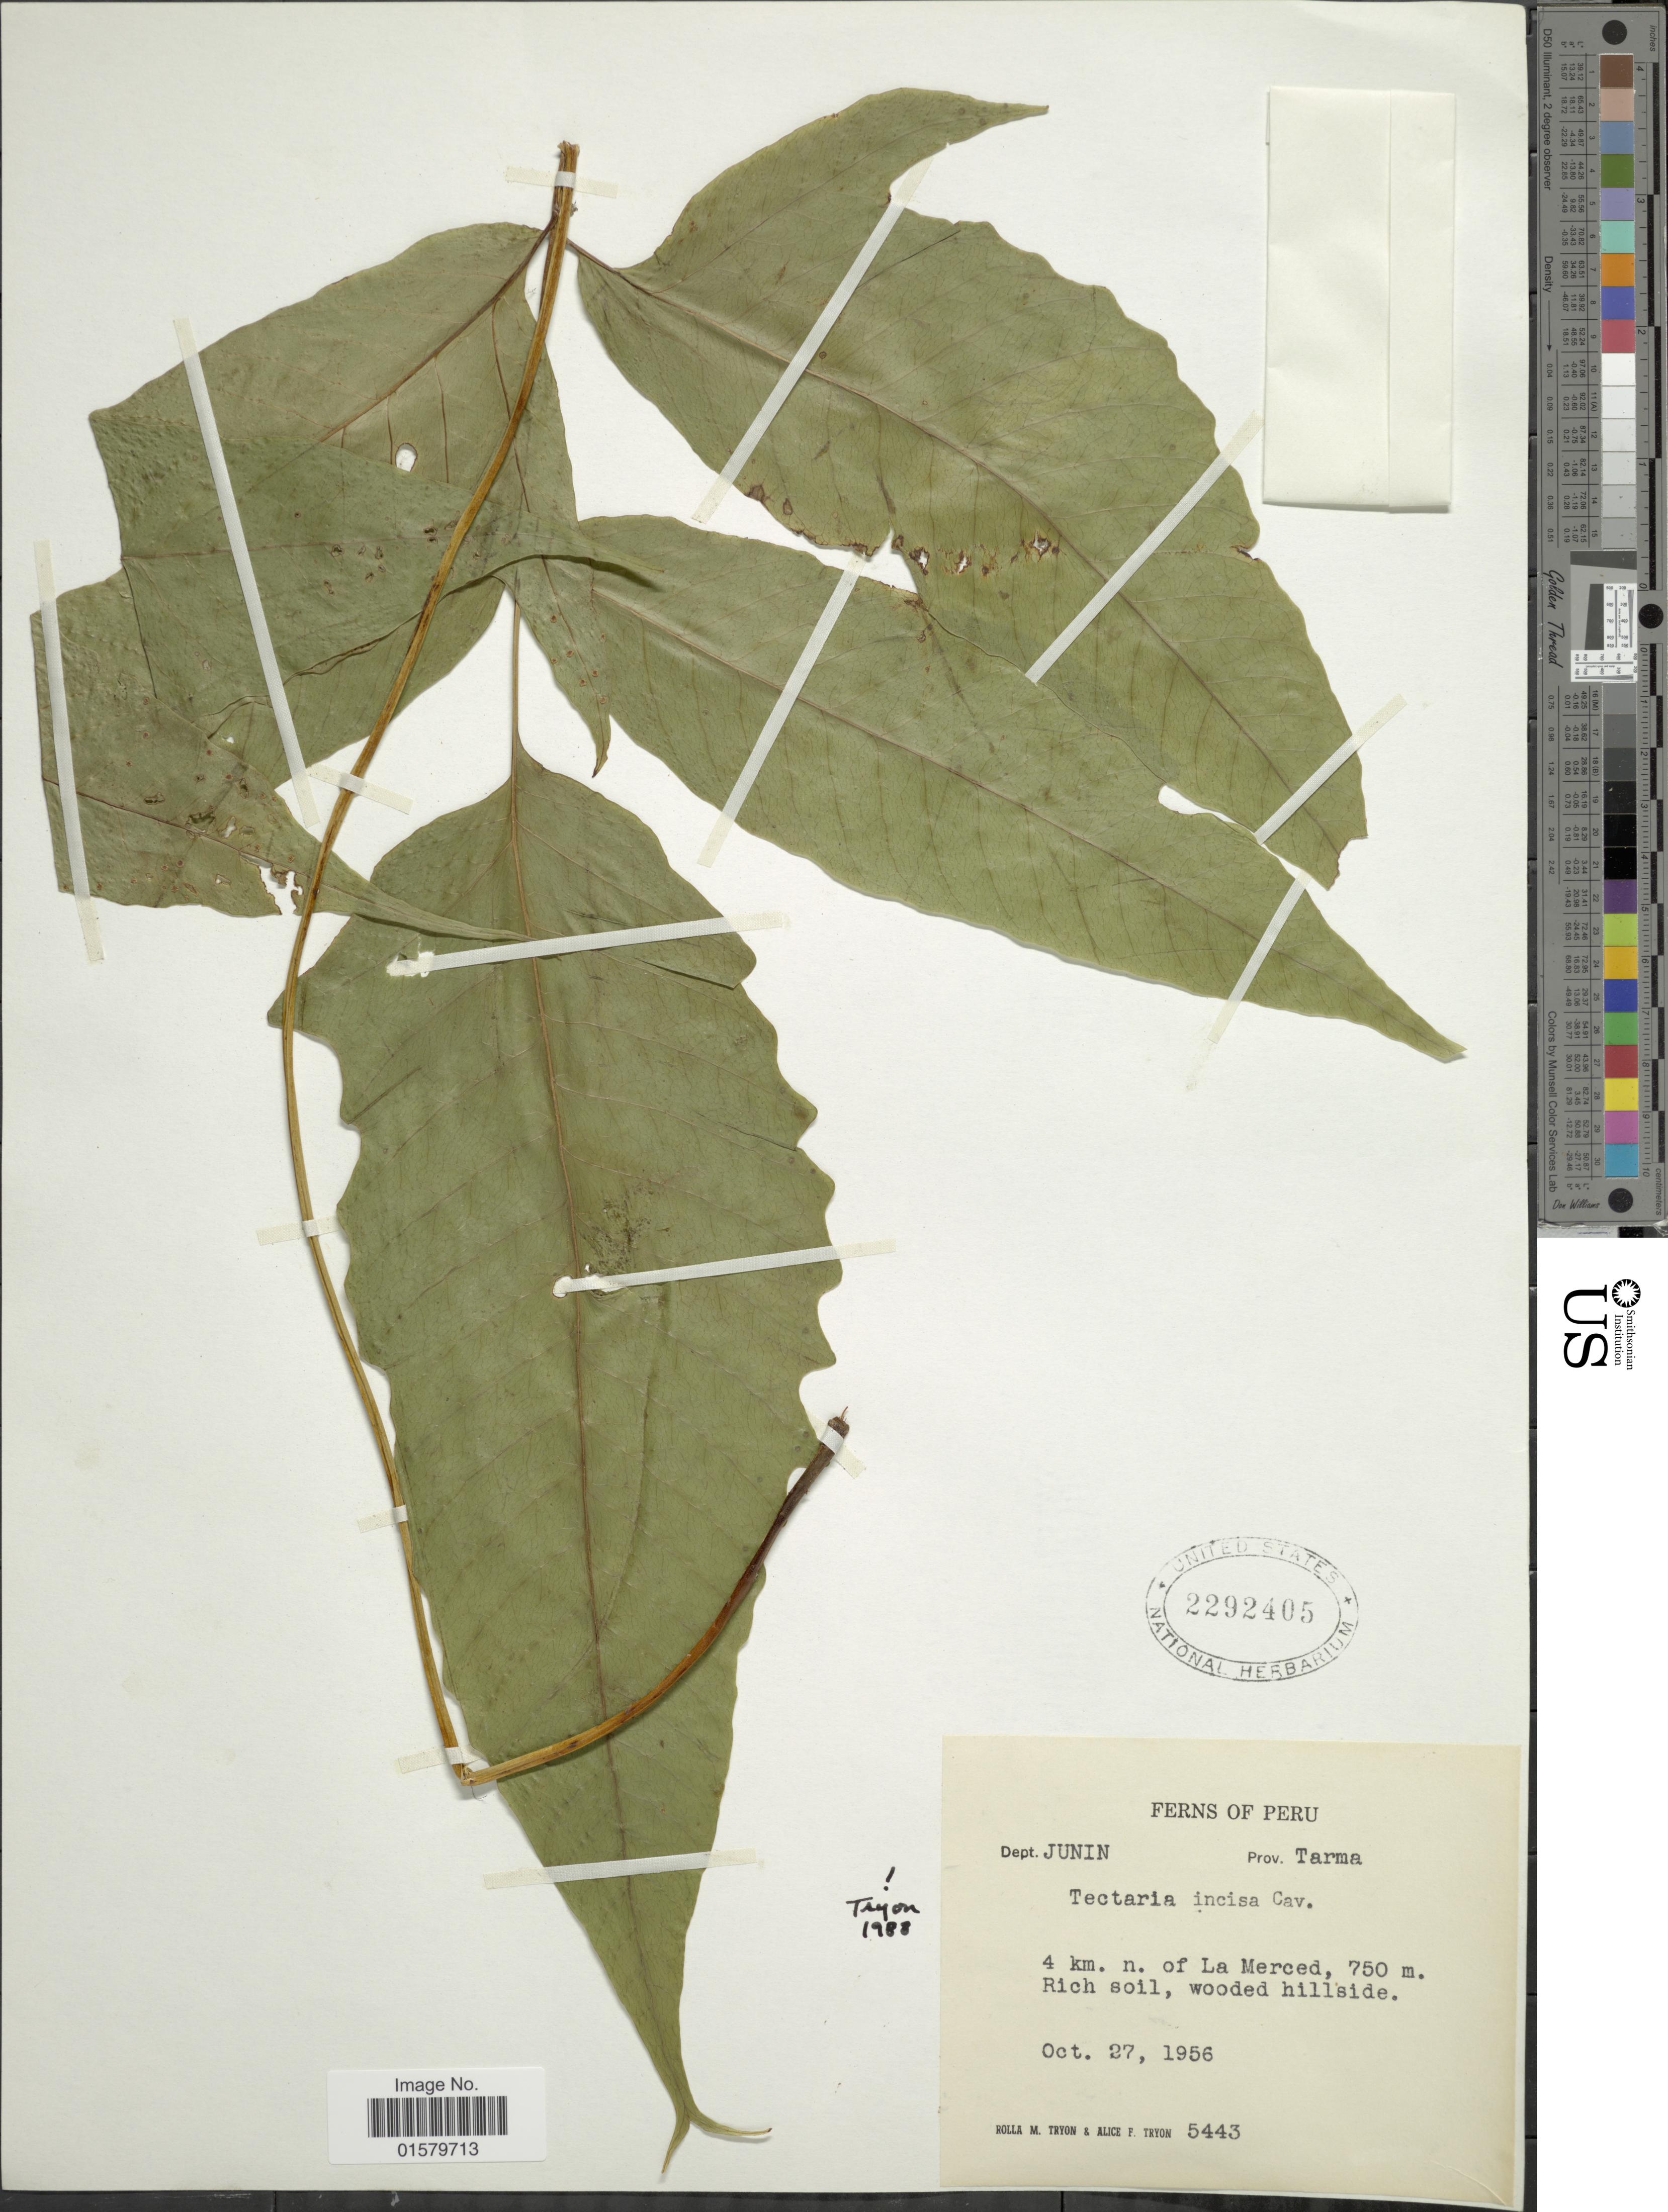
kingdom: Plantae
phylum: Tracheophyta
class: Polypodiopsida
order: Polypodiales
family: Tectariaceae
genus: Tectaria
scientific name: Tectaria incisa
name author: Cav.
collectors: R. M. Tryon & A. F. Tryon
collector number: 5443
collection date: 1956-10-27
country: Peru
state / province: Junín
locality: Prov. Tarma, 4 km. n. of La Merced, Rich soil, wooded hillside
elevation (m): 750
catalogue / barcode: US 2292405